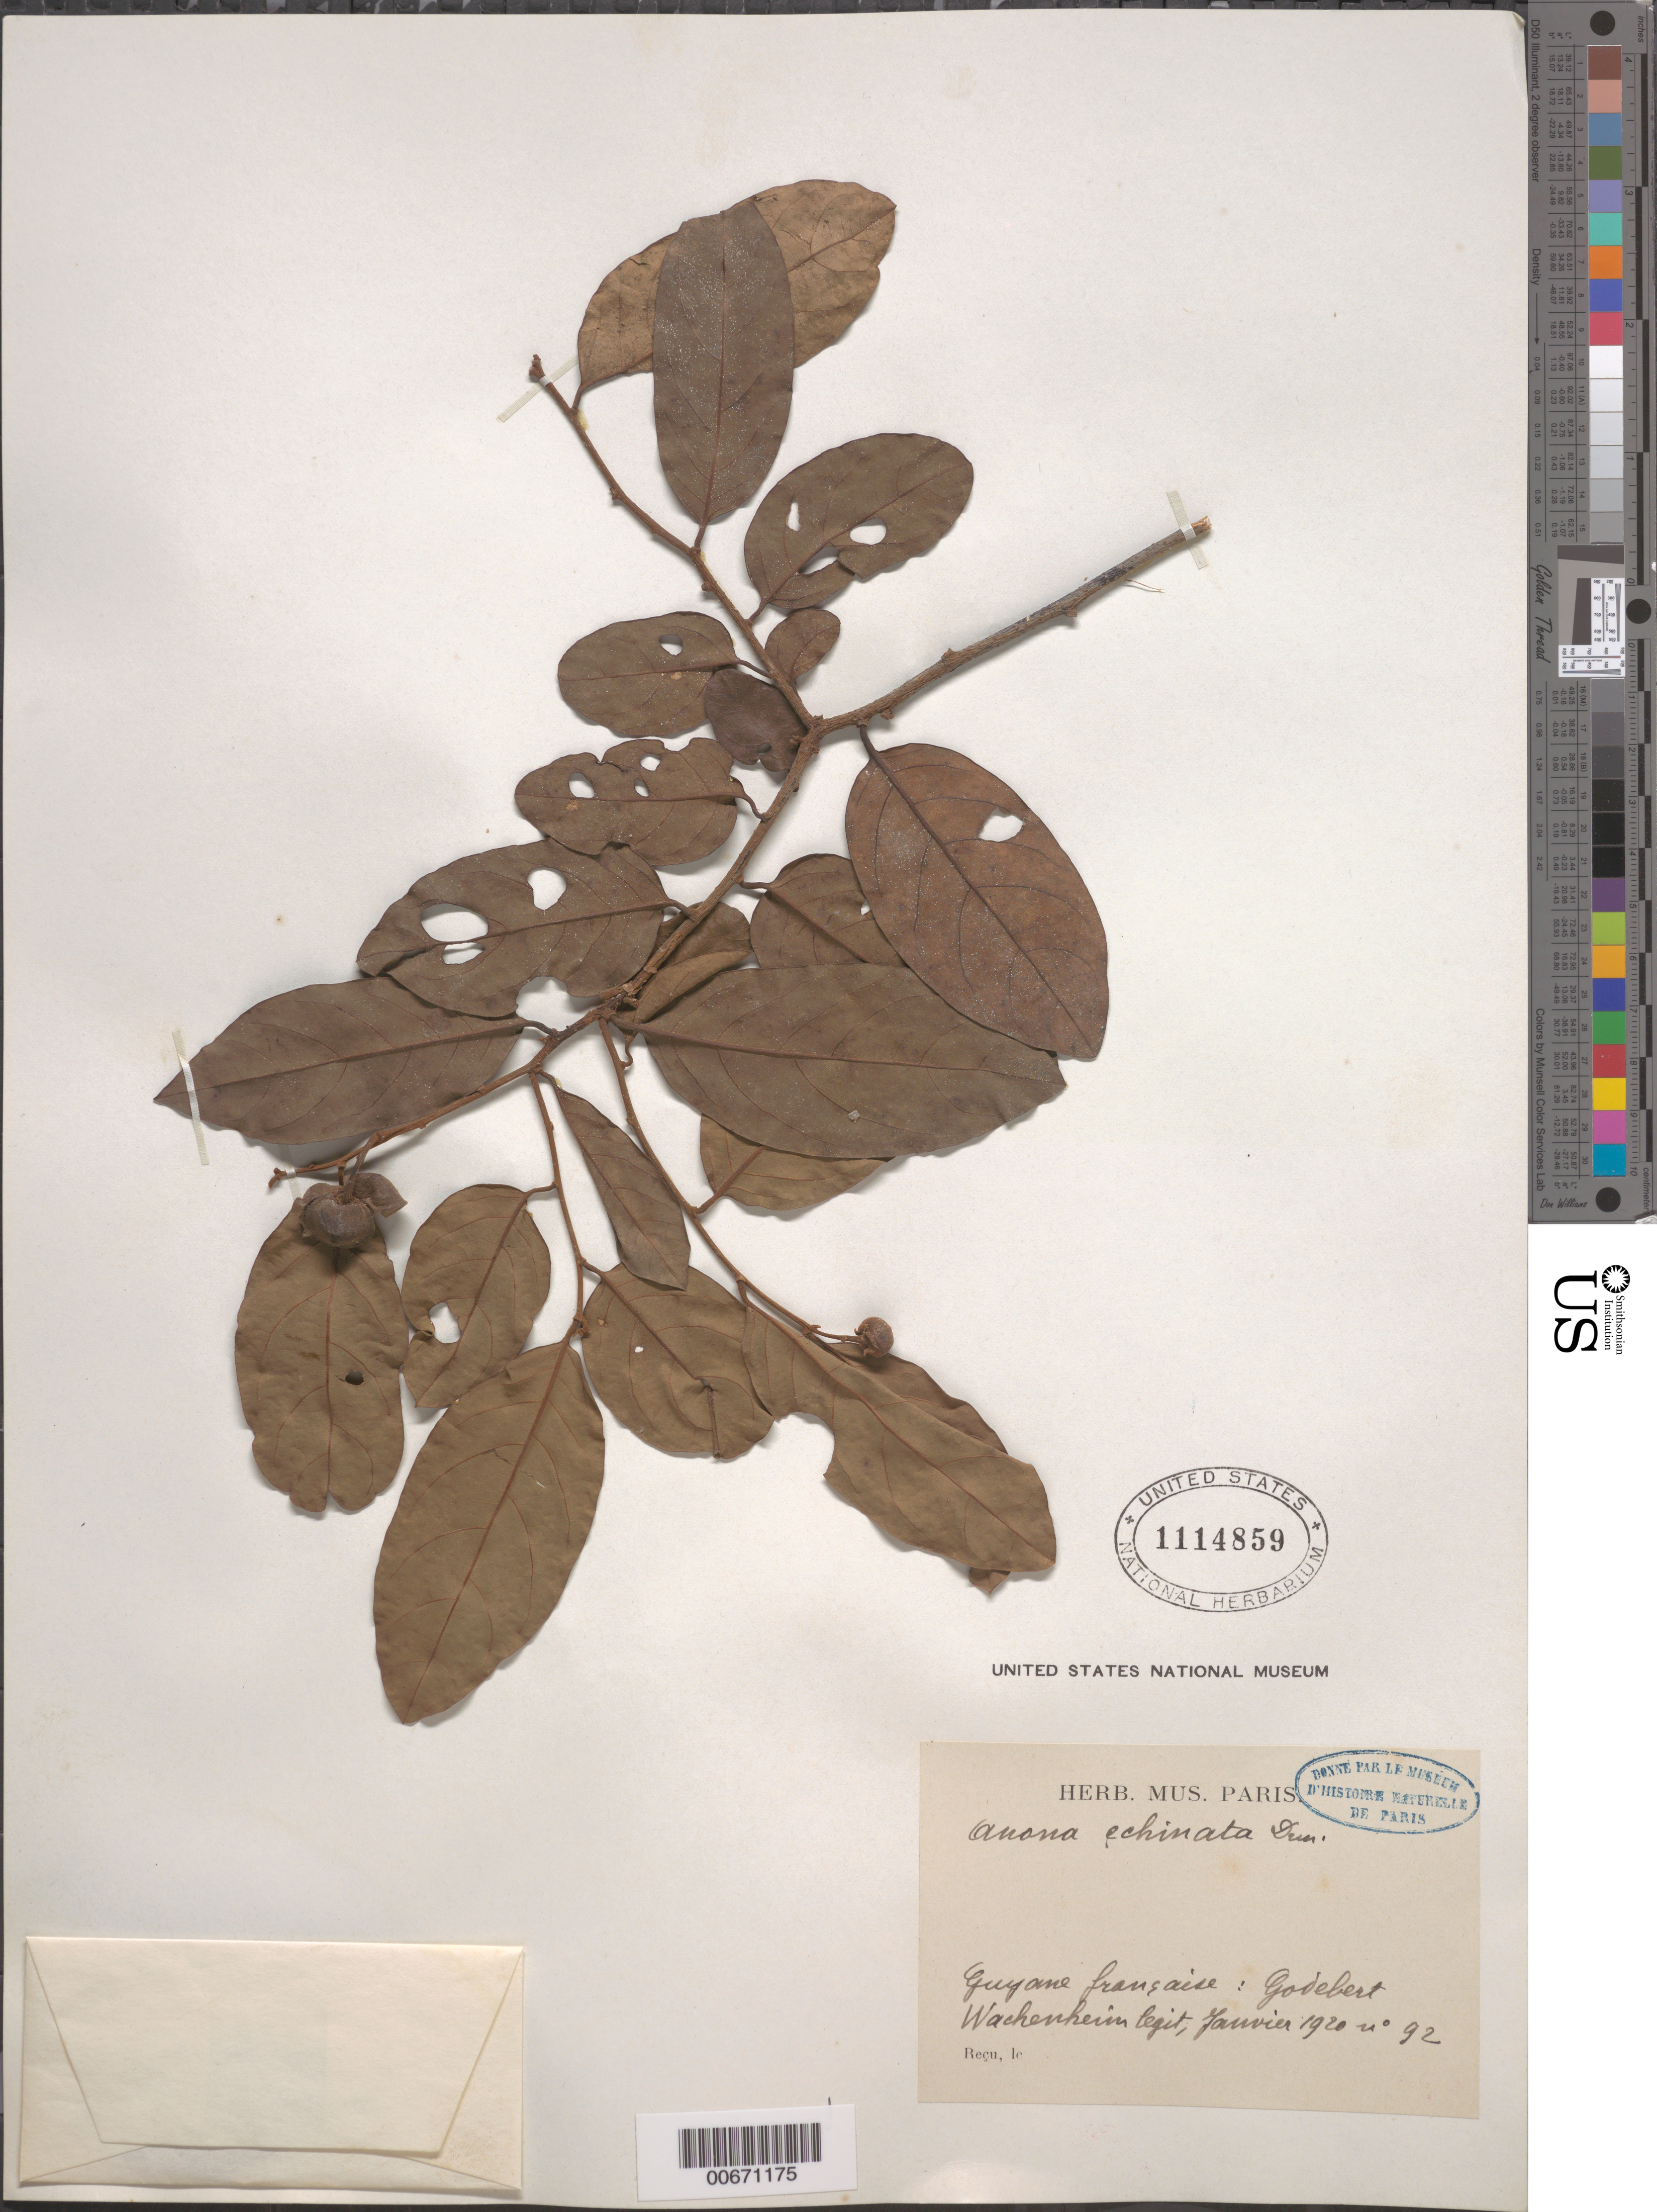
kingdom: Plantae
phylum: Tracheophyta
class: Magnoliopsida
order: Magnoliales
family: Annonaceae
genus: Annona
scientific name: Annona echinata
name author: Dunal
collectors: G. Wachenheim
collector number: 92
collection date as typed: Jan-20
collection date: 1920-01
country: French Guiana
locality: Godebert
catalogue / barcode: US 1114859